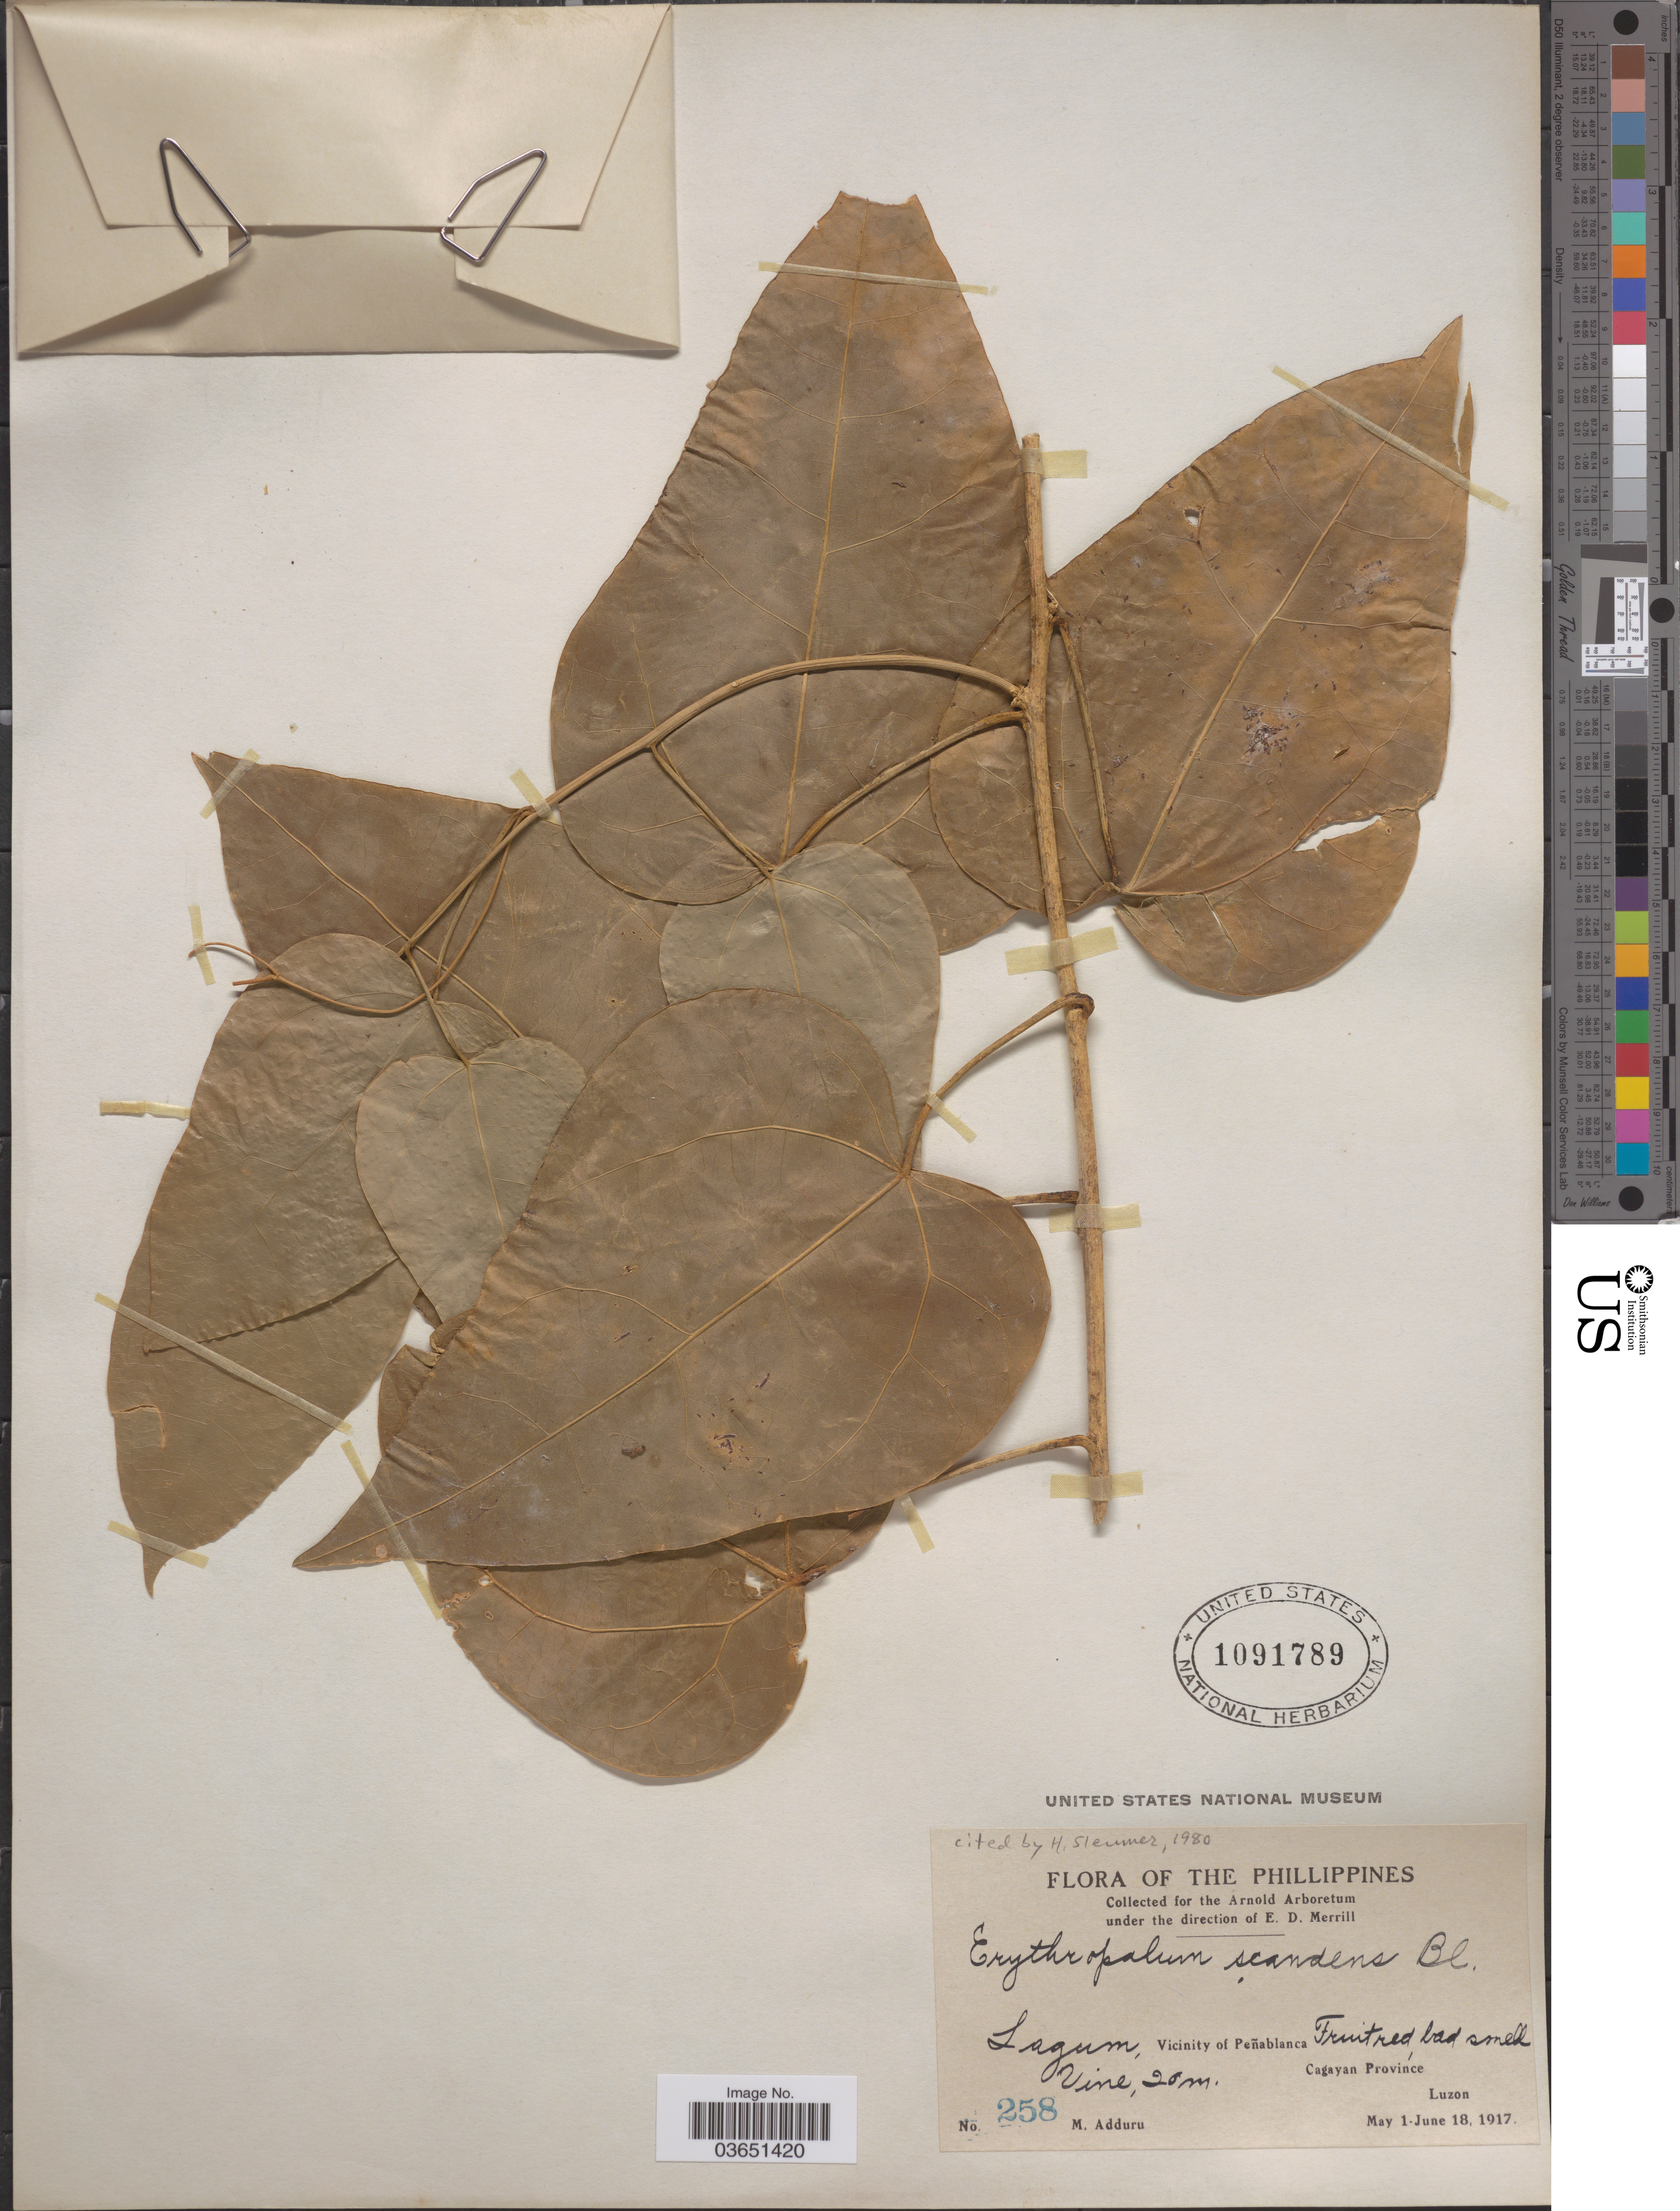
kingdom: Plantae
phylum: Tracheophyta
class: Magnoliopsida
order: Santalales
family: Erythropalaceae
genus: Erythropalum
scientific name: Erythropalum scandens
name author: Blume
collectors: M. Adduru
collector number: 258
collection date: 1917-05-01/1917-06-18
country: Philippines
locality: Lagum, Vicinity of Peñablanca. Cagayan Province. Luzon.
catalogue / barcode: US 1091789